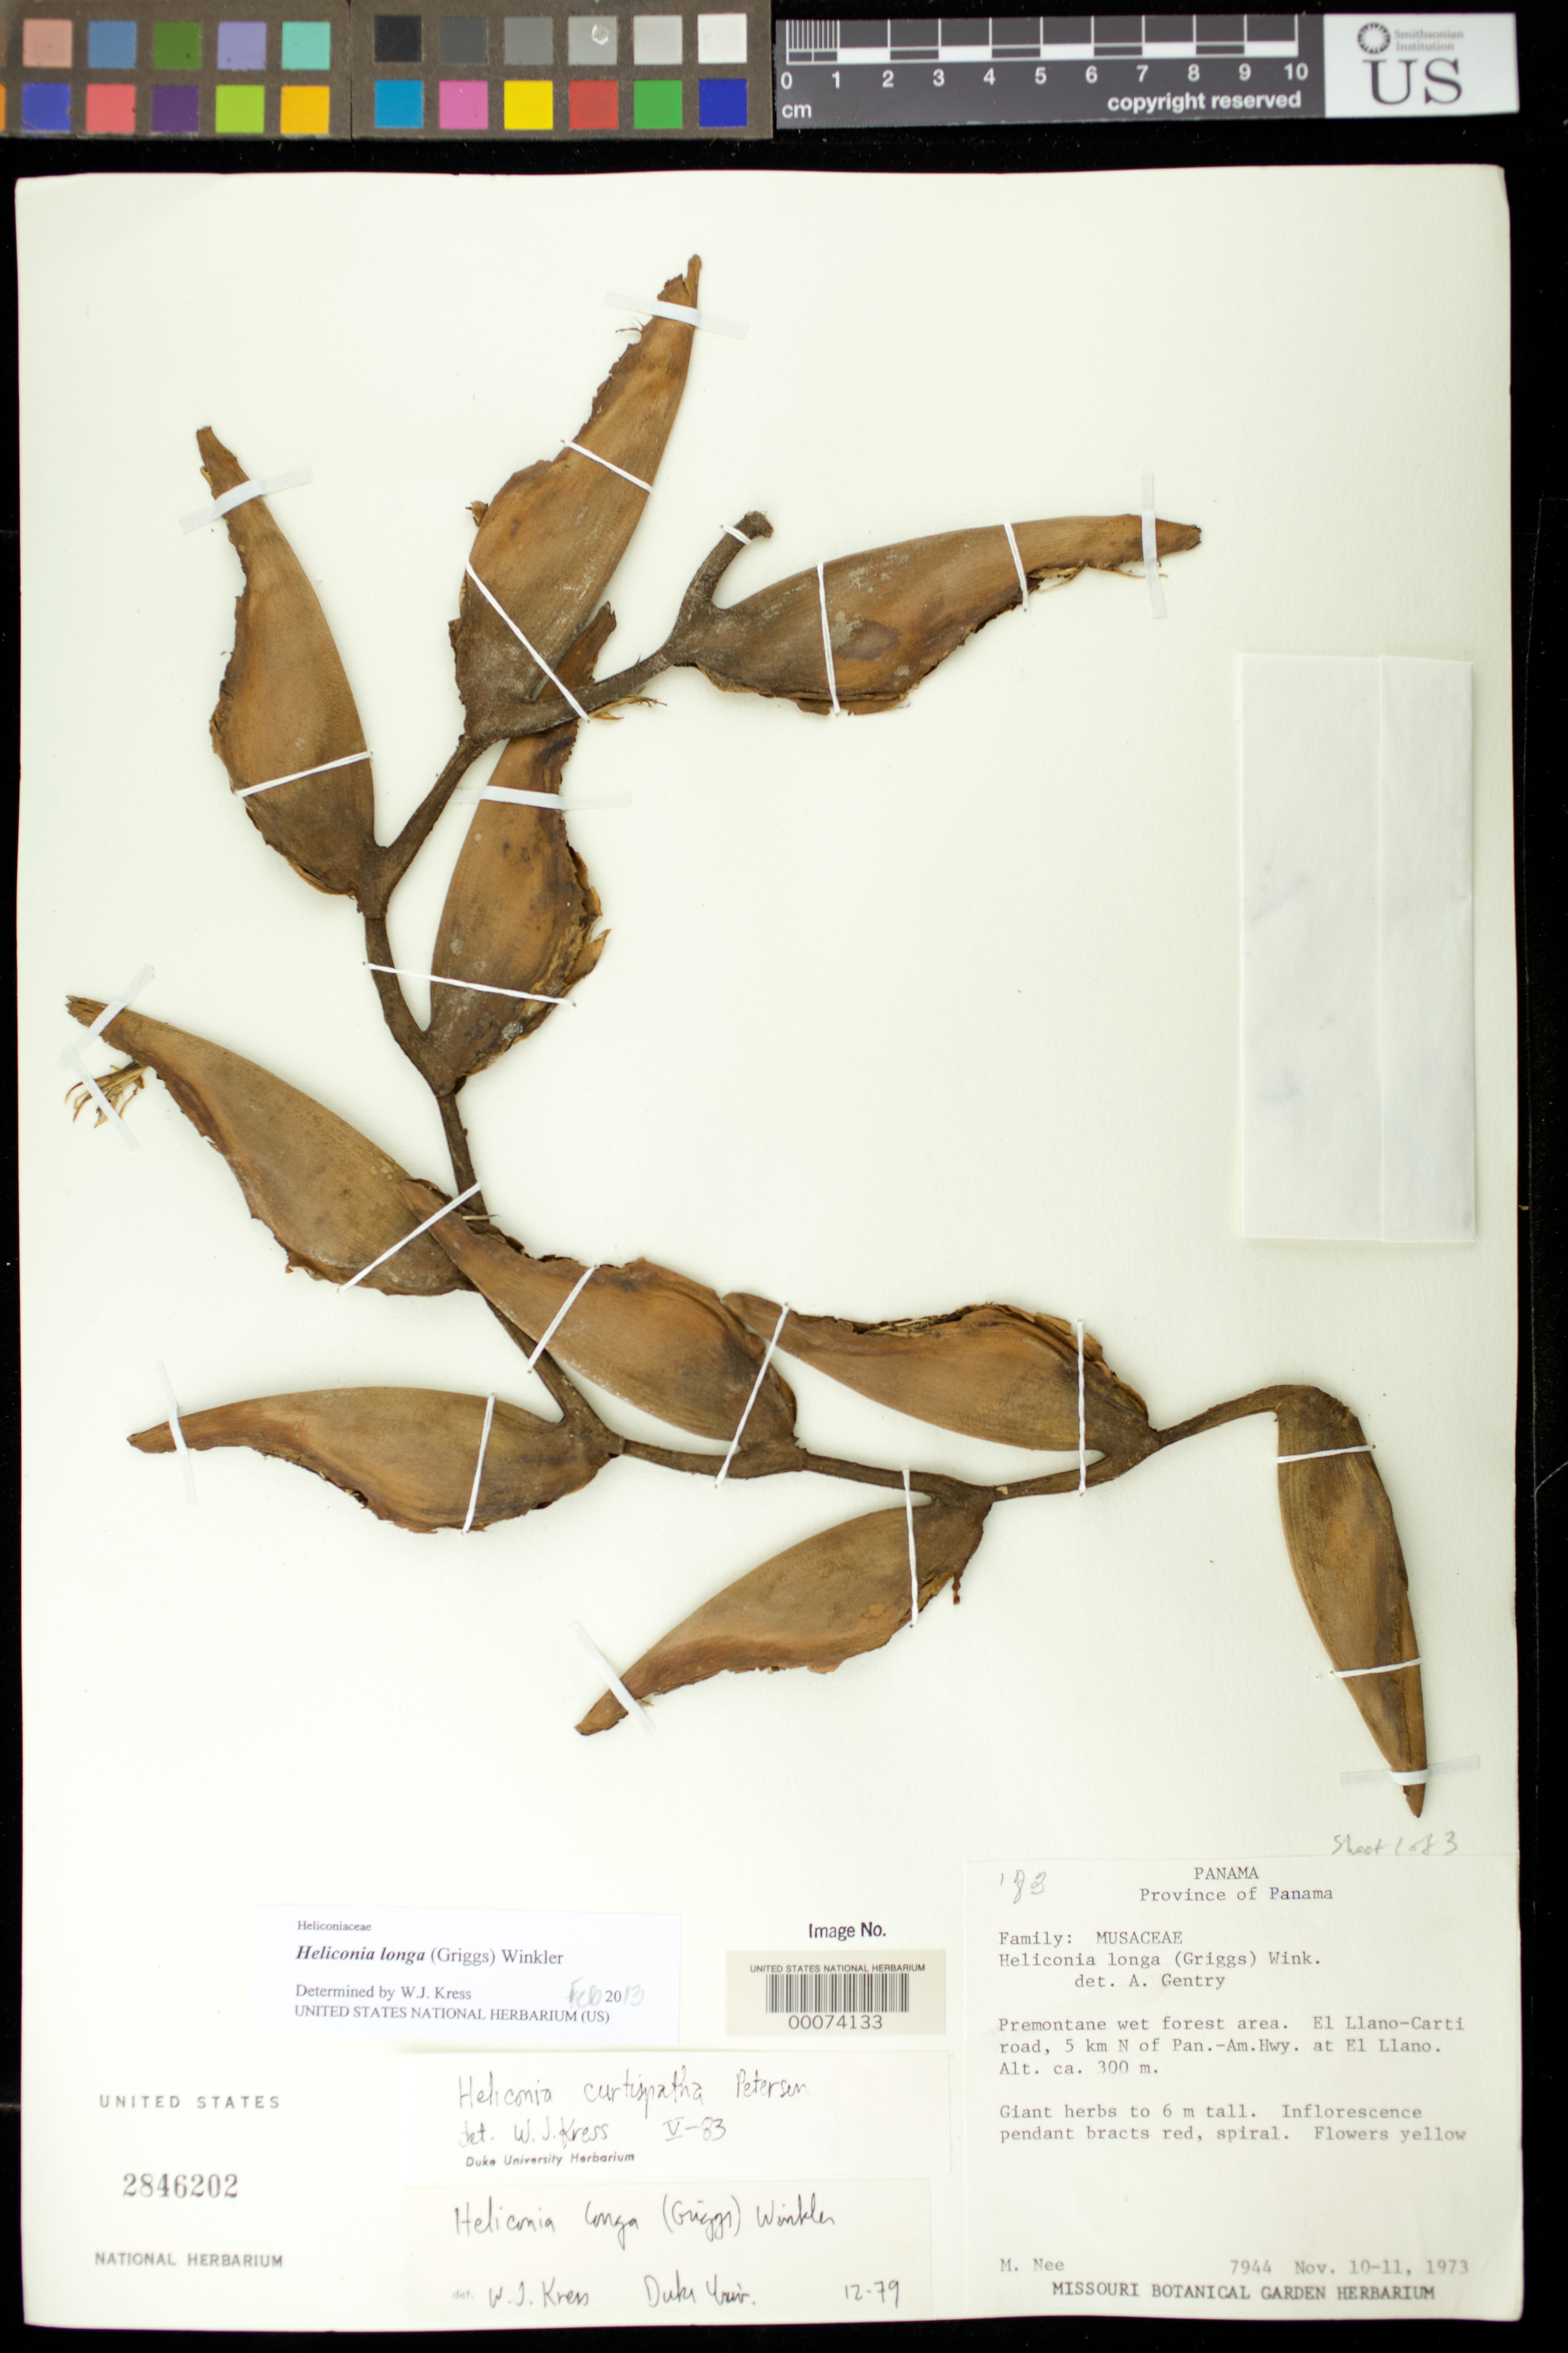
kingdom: Plantae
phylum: Tracheophyta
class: Liliopsida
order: Zingiberales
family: Heliconiaceae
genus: Heliconia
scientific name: Heliconia longa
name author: (R.F. Griggs) H.J.P. Winkl.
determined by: Kress, W. J., (US), Smithsonian Institution - National Museum of Natural History (UNITED STATES)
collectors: M. Nee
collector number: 7944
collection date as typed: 10 Nov 1973 to 11 Nov 1973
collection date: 1973-11-10/1973-11-11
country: Panama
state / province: Panamá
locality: Premontane wet forest area, El Llano-Carti road, 5 km n. of Pan Am Hwy at El Llano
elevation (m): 300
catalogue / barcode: US 2846202